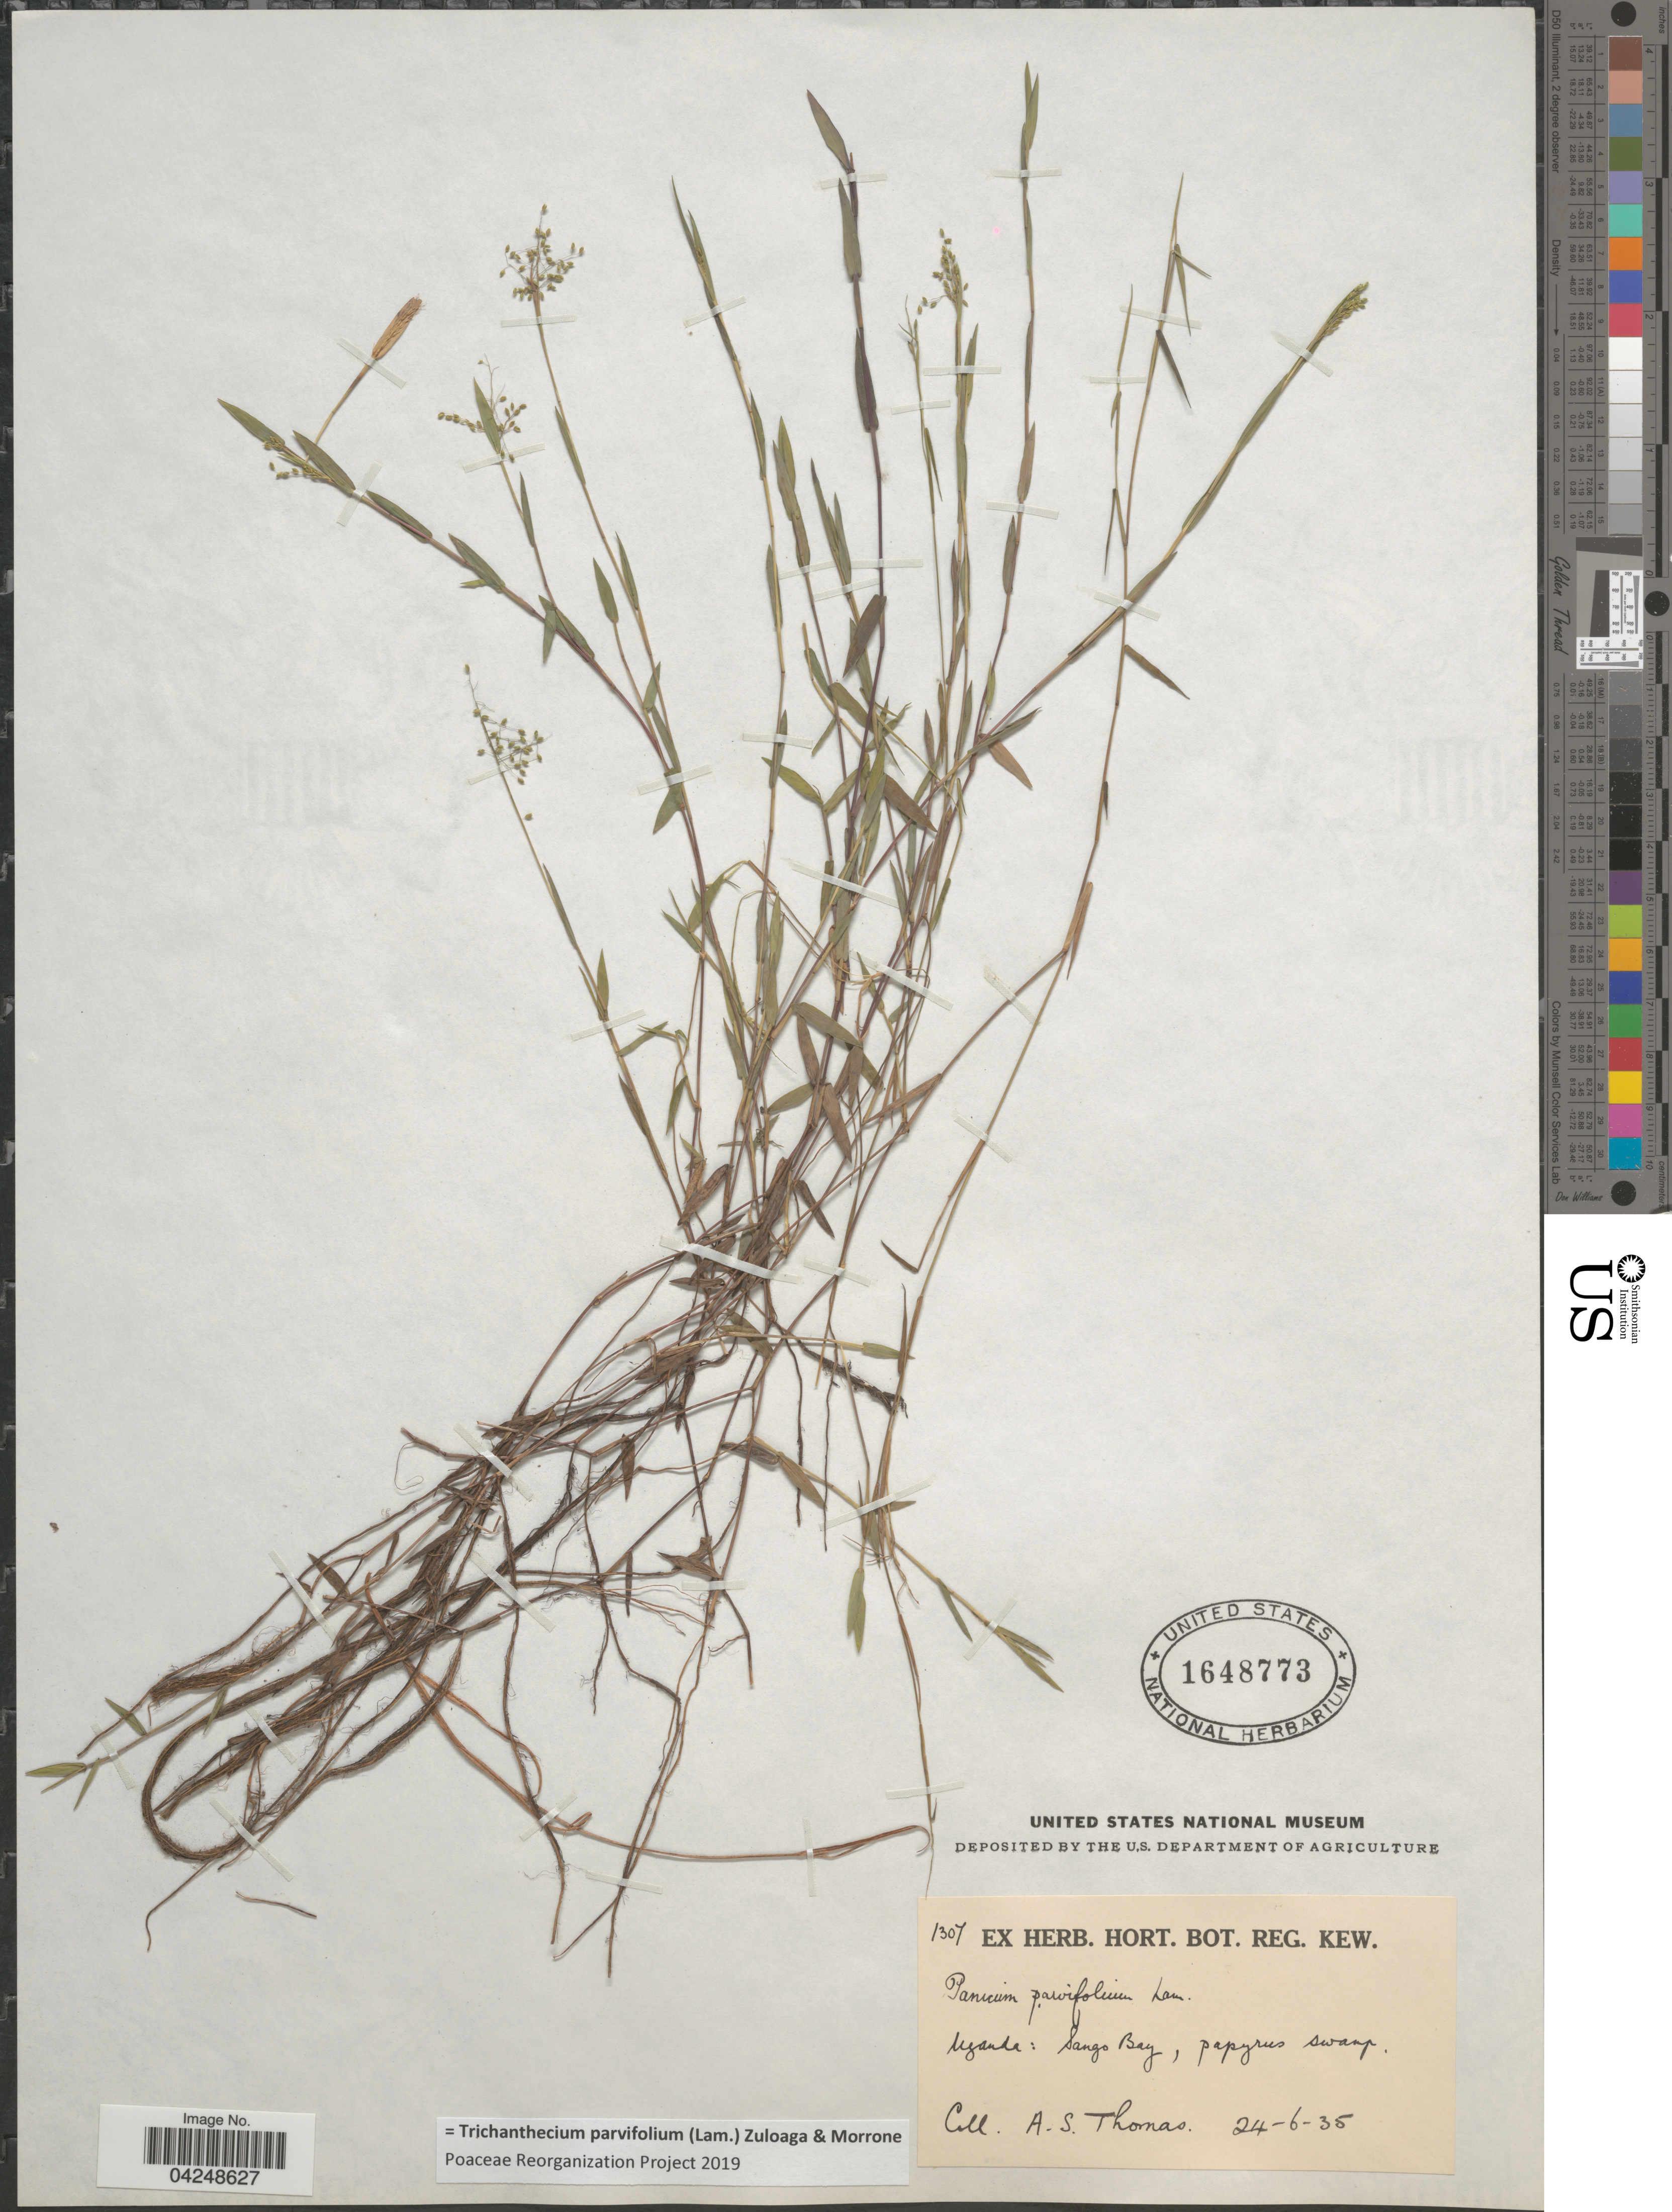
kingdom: Plantae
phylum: Tracheophyta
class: Liliopsida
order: Poales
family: Poaceae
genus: Trichanthecium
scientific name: Trichanthecium parvifolium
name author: (Lam.) Zuloaga & Morrone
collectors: A. Thomas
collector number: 1307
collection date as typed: Transcribed d/m/y: 24/6/35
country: Uganda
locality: Sango Bay, papyrus swamp.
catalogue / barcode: US 1648773